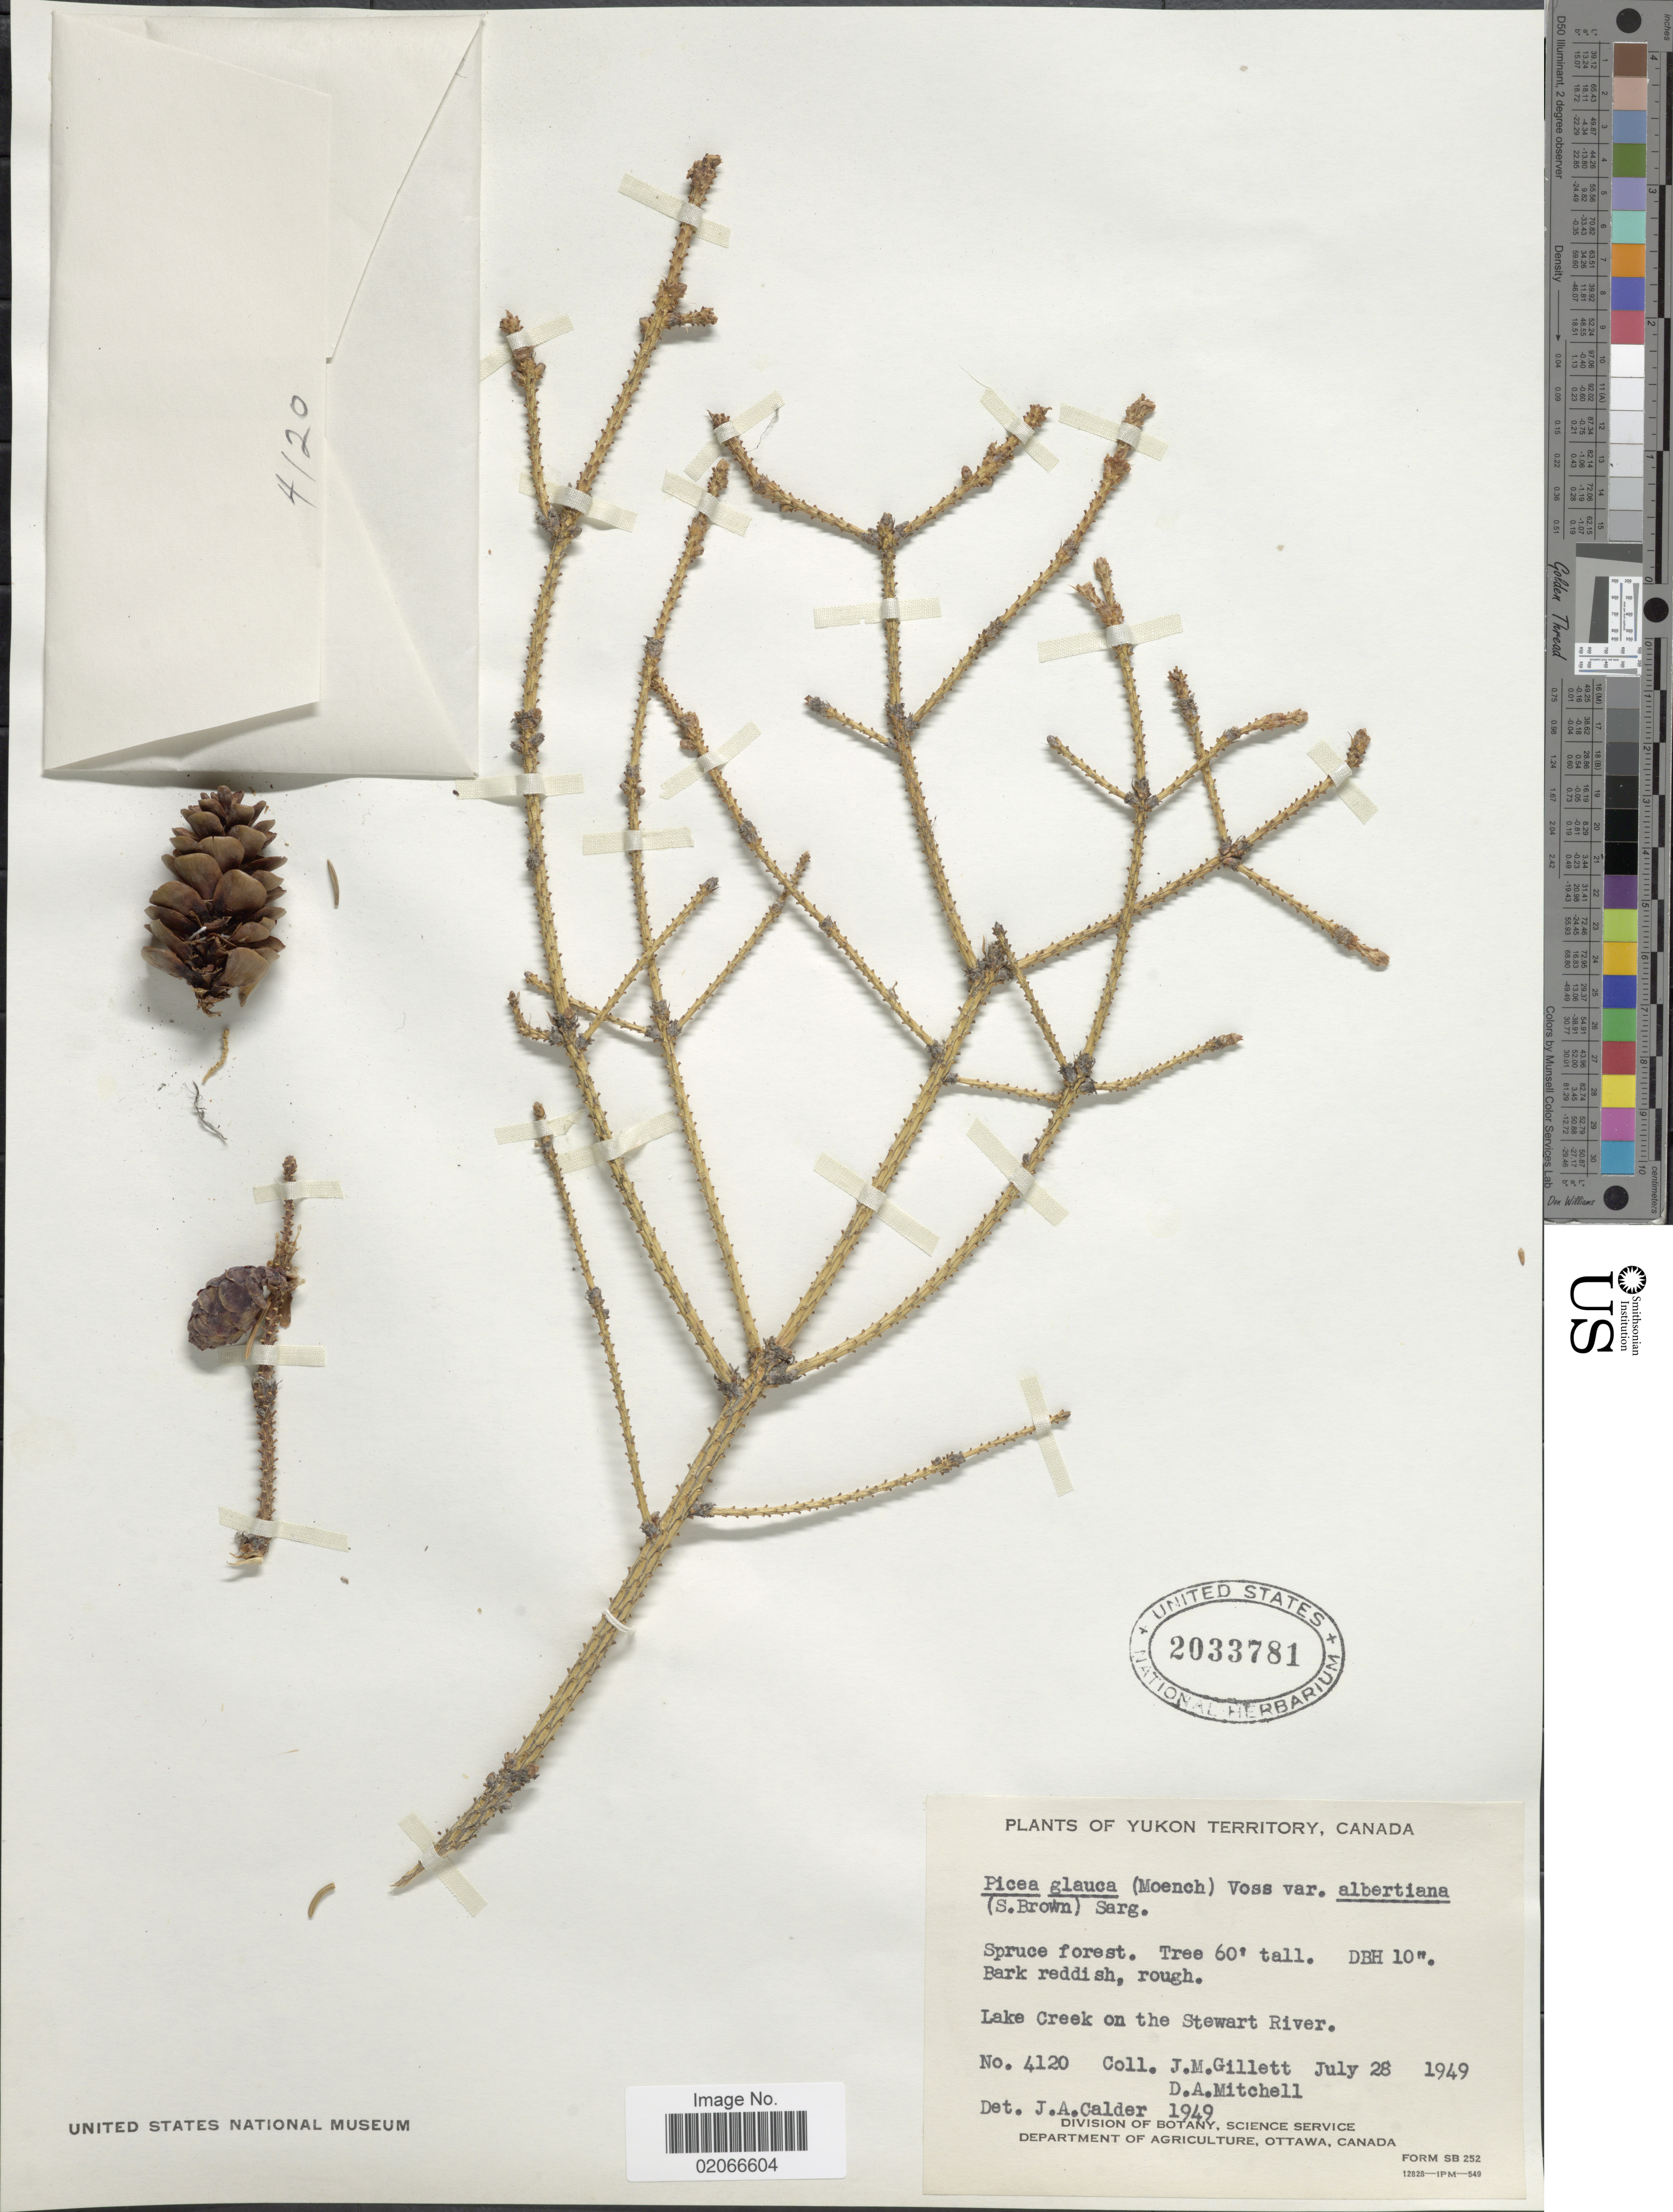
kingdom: Plantae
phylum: Tracheophyta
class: Pinopsida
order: Pinales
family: Pinaceae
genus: Picea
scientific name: Picea glauca var. albertiana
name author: (S. Br.) Sarg.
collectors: J. M. Gillett & D. Mitchell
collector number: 4120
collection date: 1949-07-28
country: Canada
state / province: Yukon Territory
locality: Spruce forest, Lake Creek on the Stewart River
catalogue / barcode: US 2033781